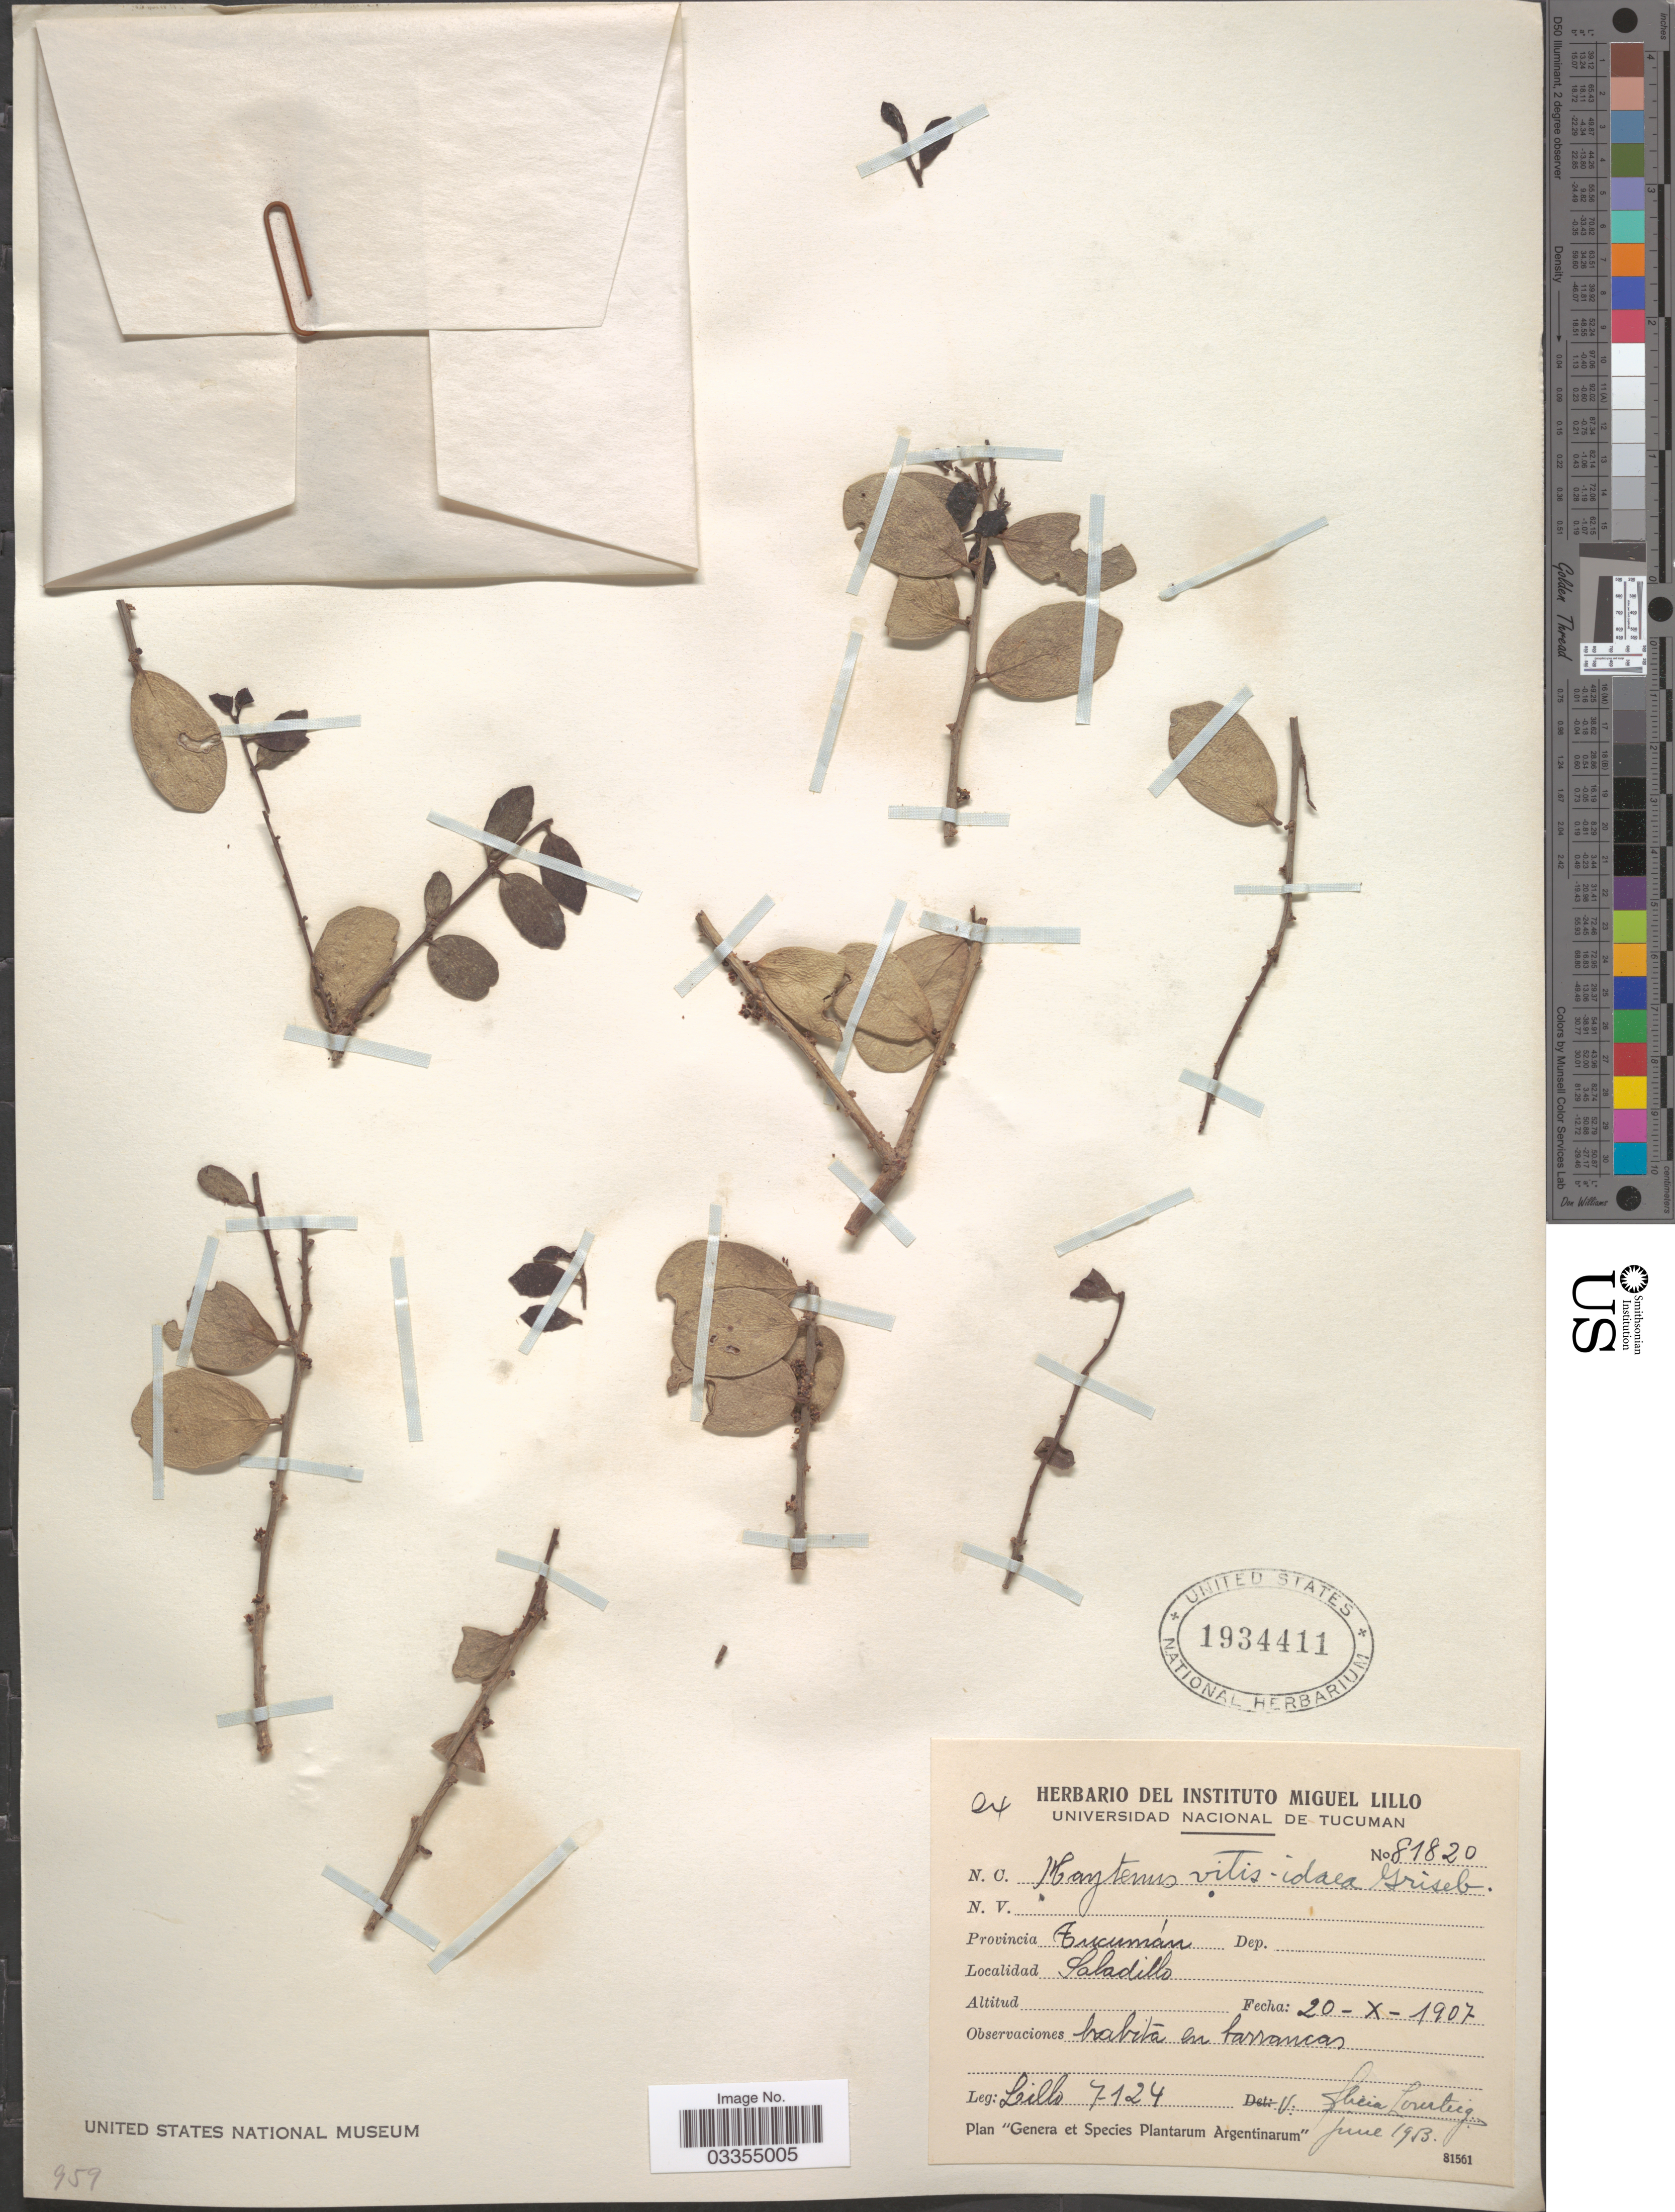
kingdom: Plantae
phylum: Tracheophyta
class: Magnoliopsida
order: Celastrales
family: Celastraceae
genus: Tricerma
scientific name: Tricerma vitis-idaeum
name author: (Griseb.) Lundell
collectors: -. Lillo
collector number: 7124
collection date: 1907-10-20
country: Argentina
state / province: Tucuman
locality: Saladillo.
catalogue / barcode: US 1934411